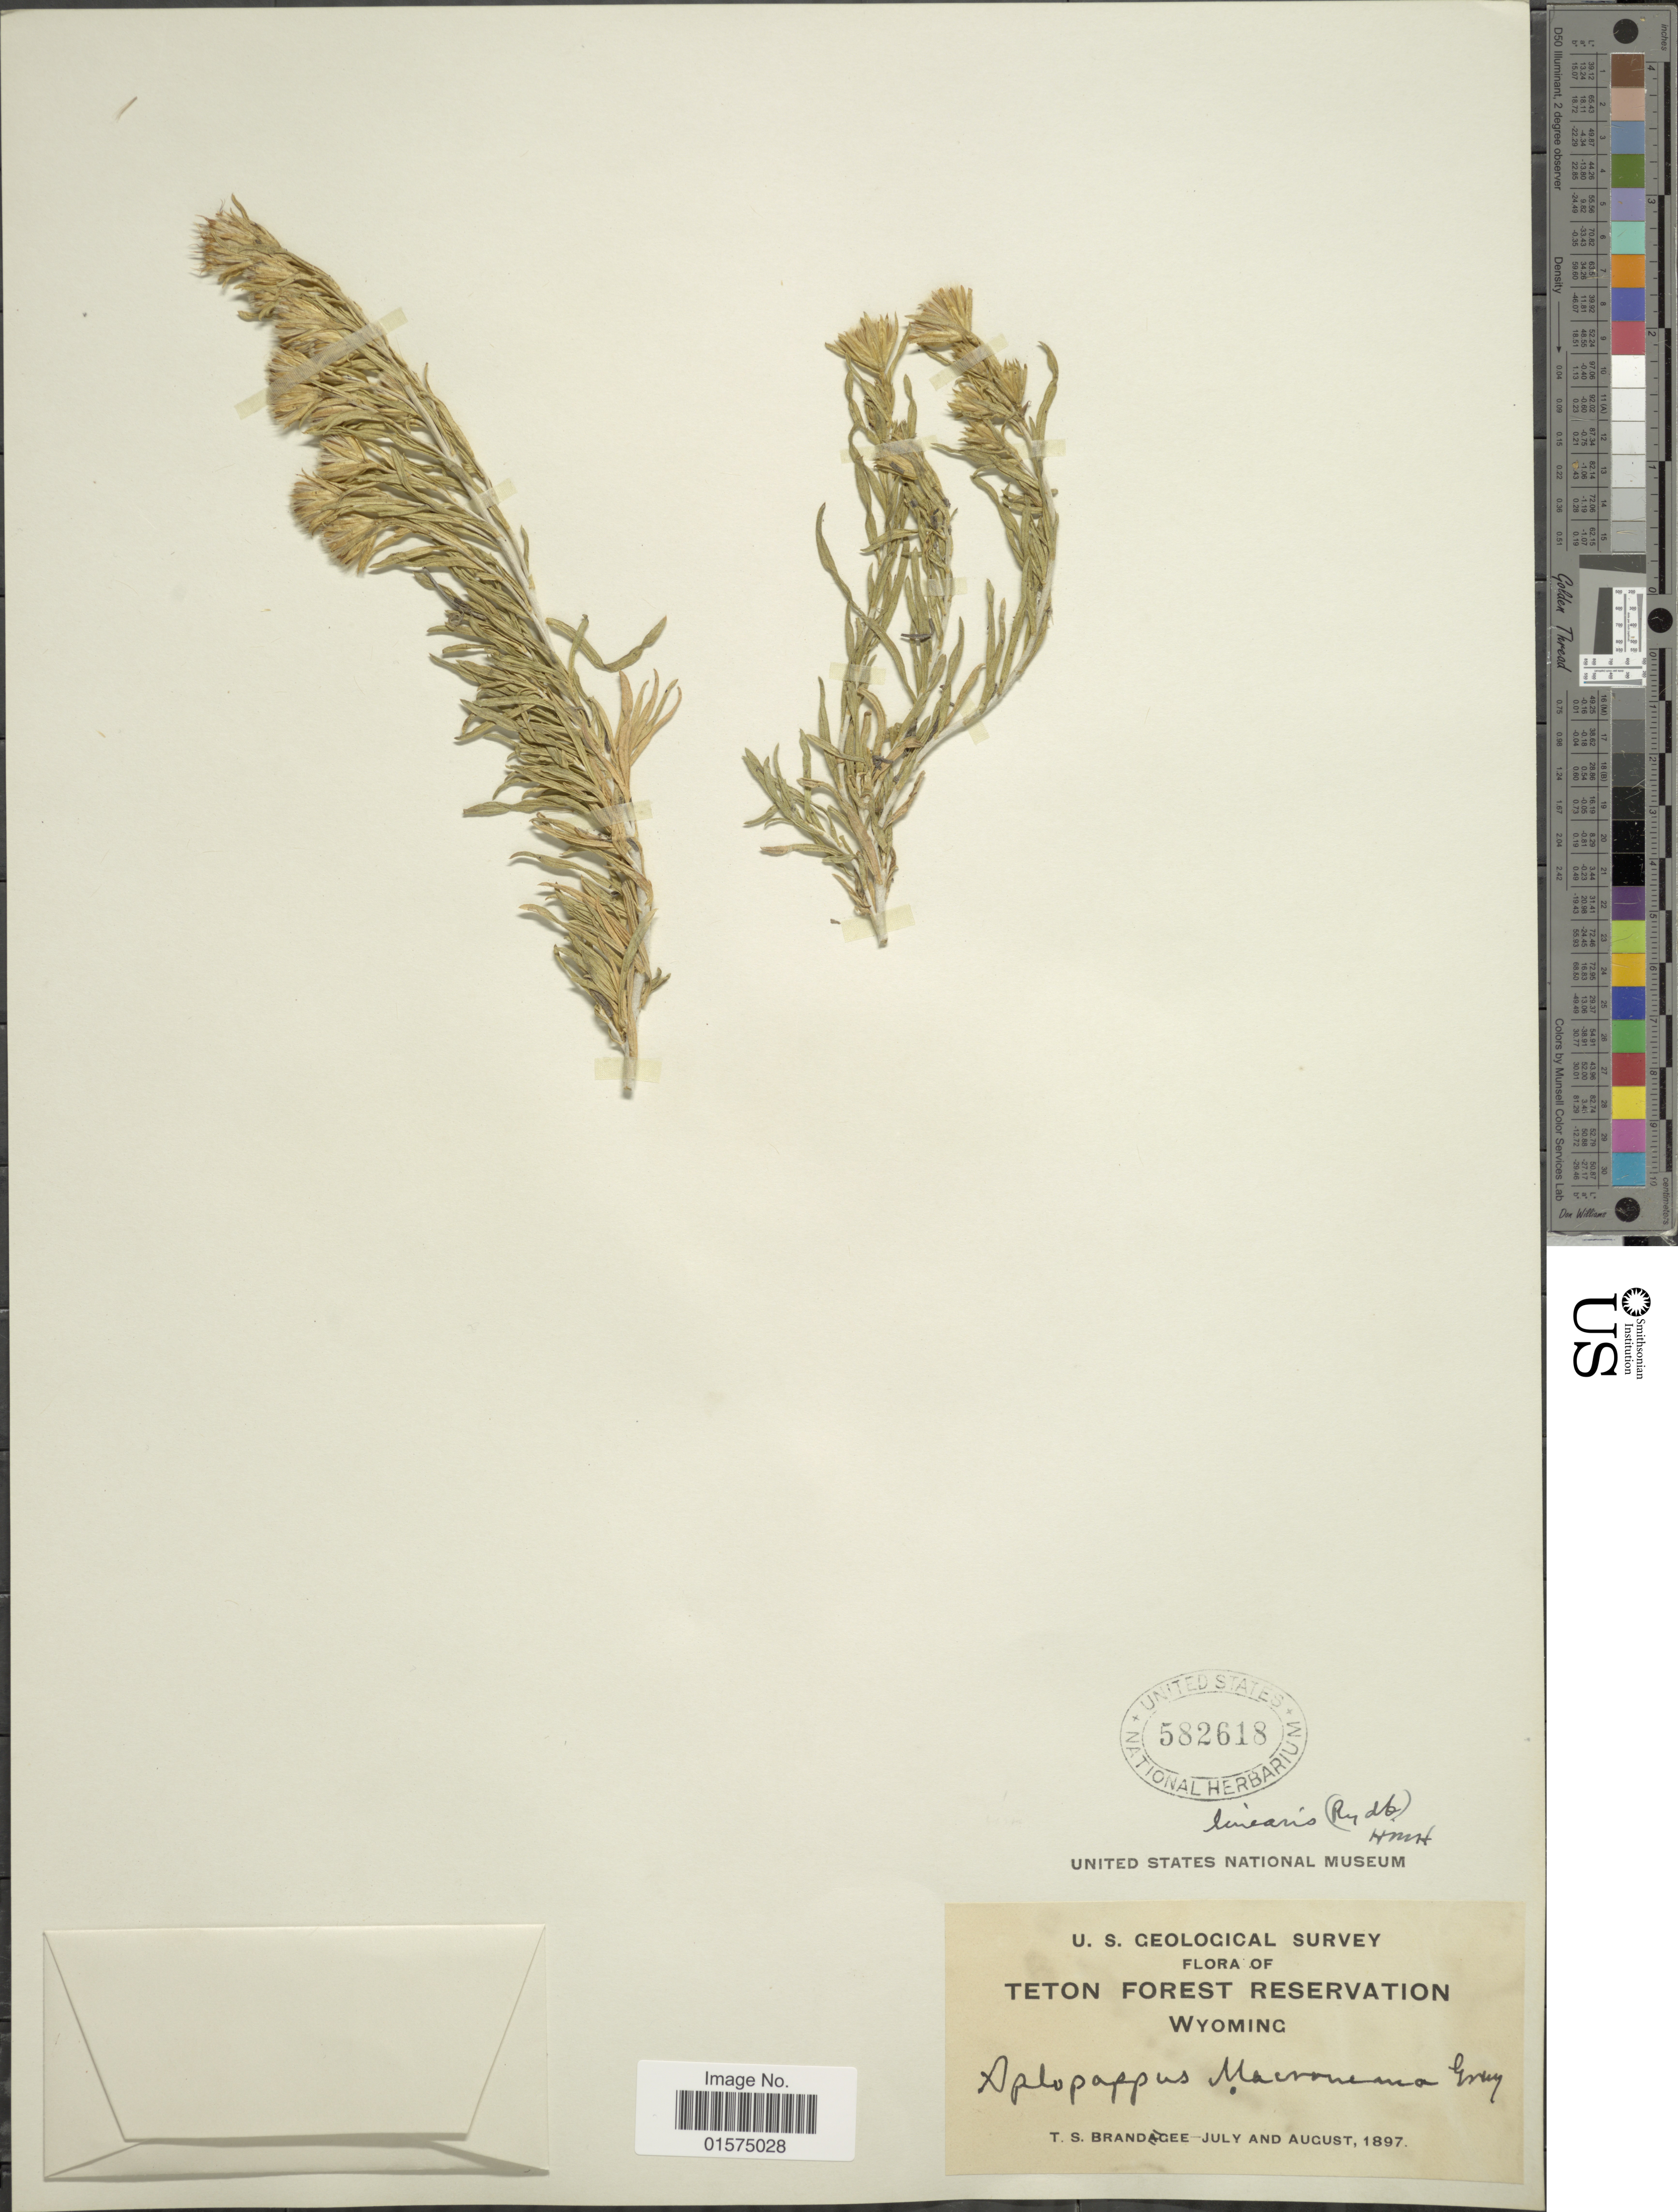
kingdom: Plantae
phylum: Tracheophyta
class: Magnoliopsida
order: Asterales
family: Asteraceae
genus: Ericameria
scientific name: Ericameria linearis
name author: (Rydb.) R.P.Roberts &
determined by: Urbatsch, Lowell E., Curator (LSU), Louisiana State University (UNITED STATES)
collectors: T. S. Brandegee (herbarium)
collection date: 1897-07/1897-08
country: United States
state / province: Wyoming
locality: Teton Forest Reservation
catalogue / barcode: US 582618